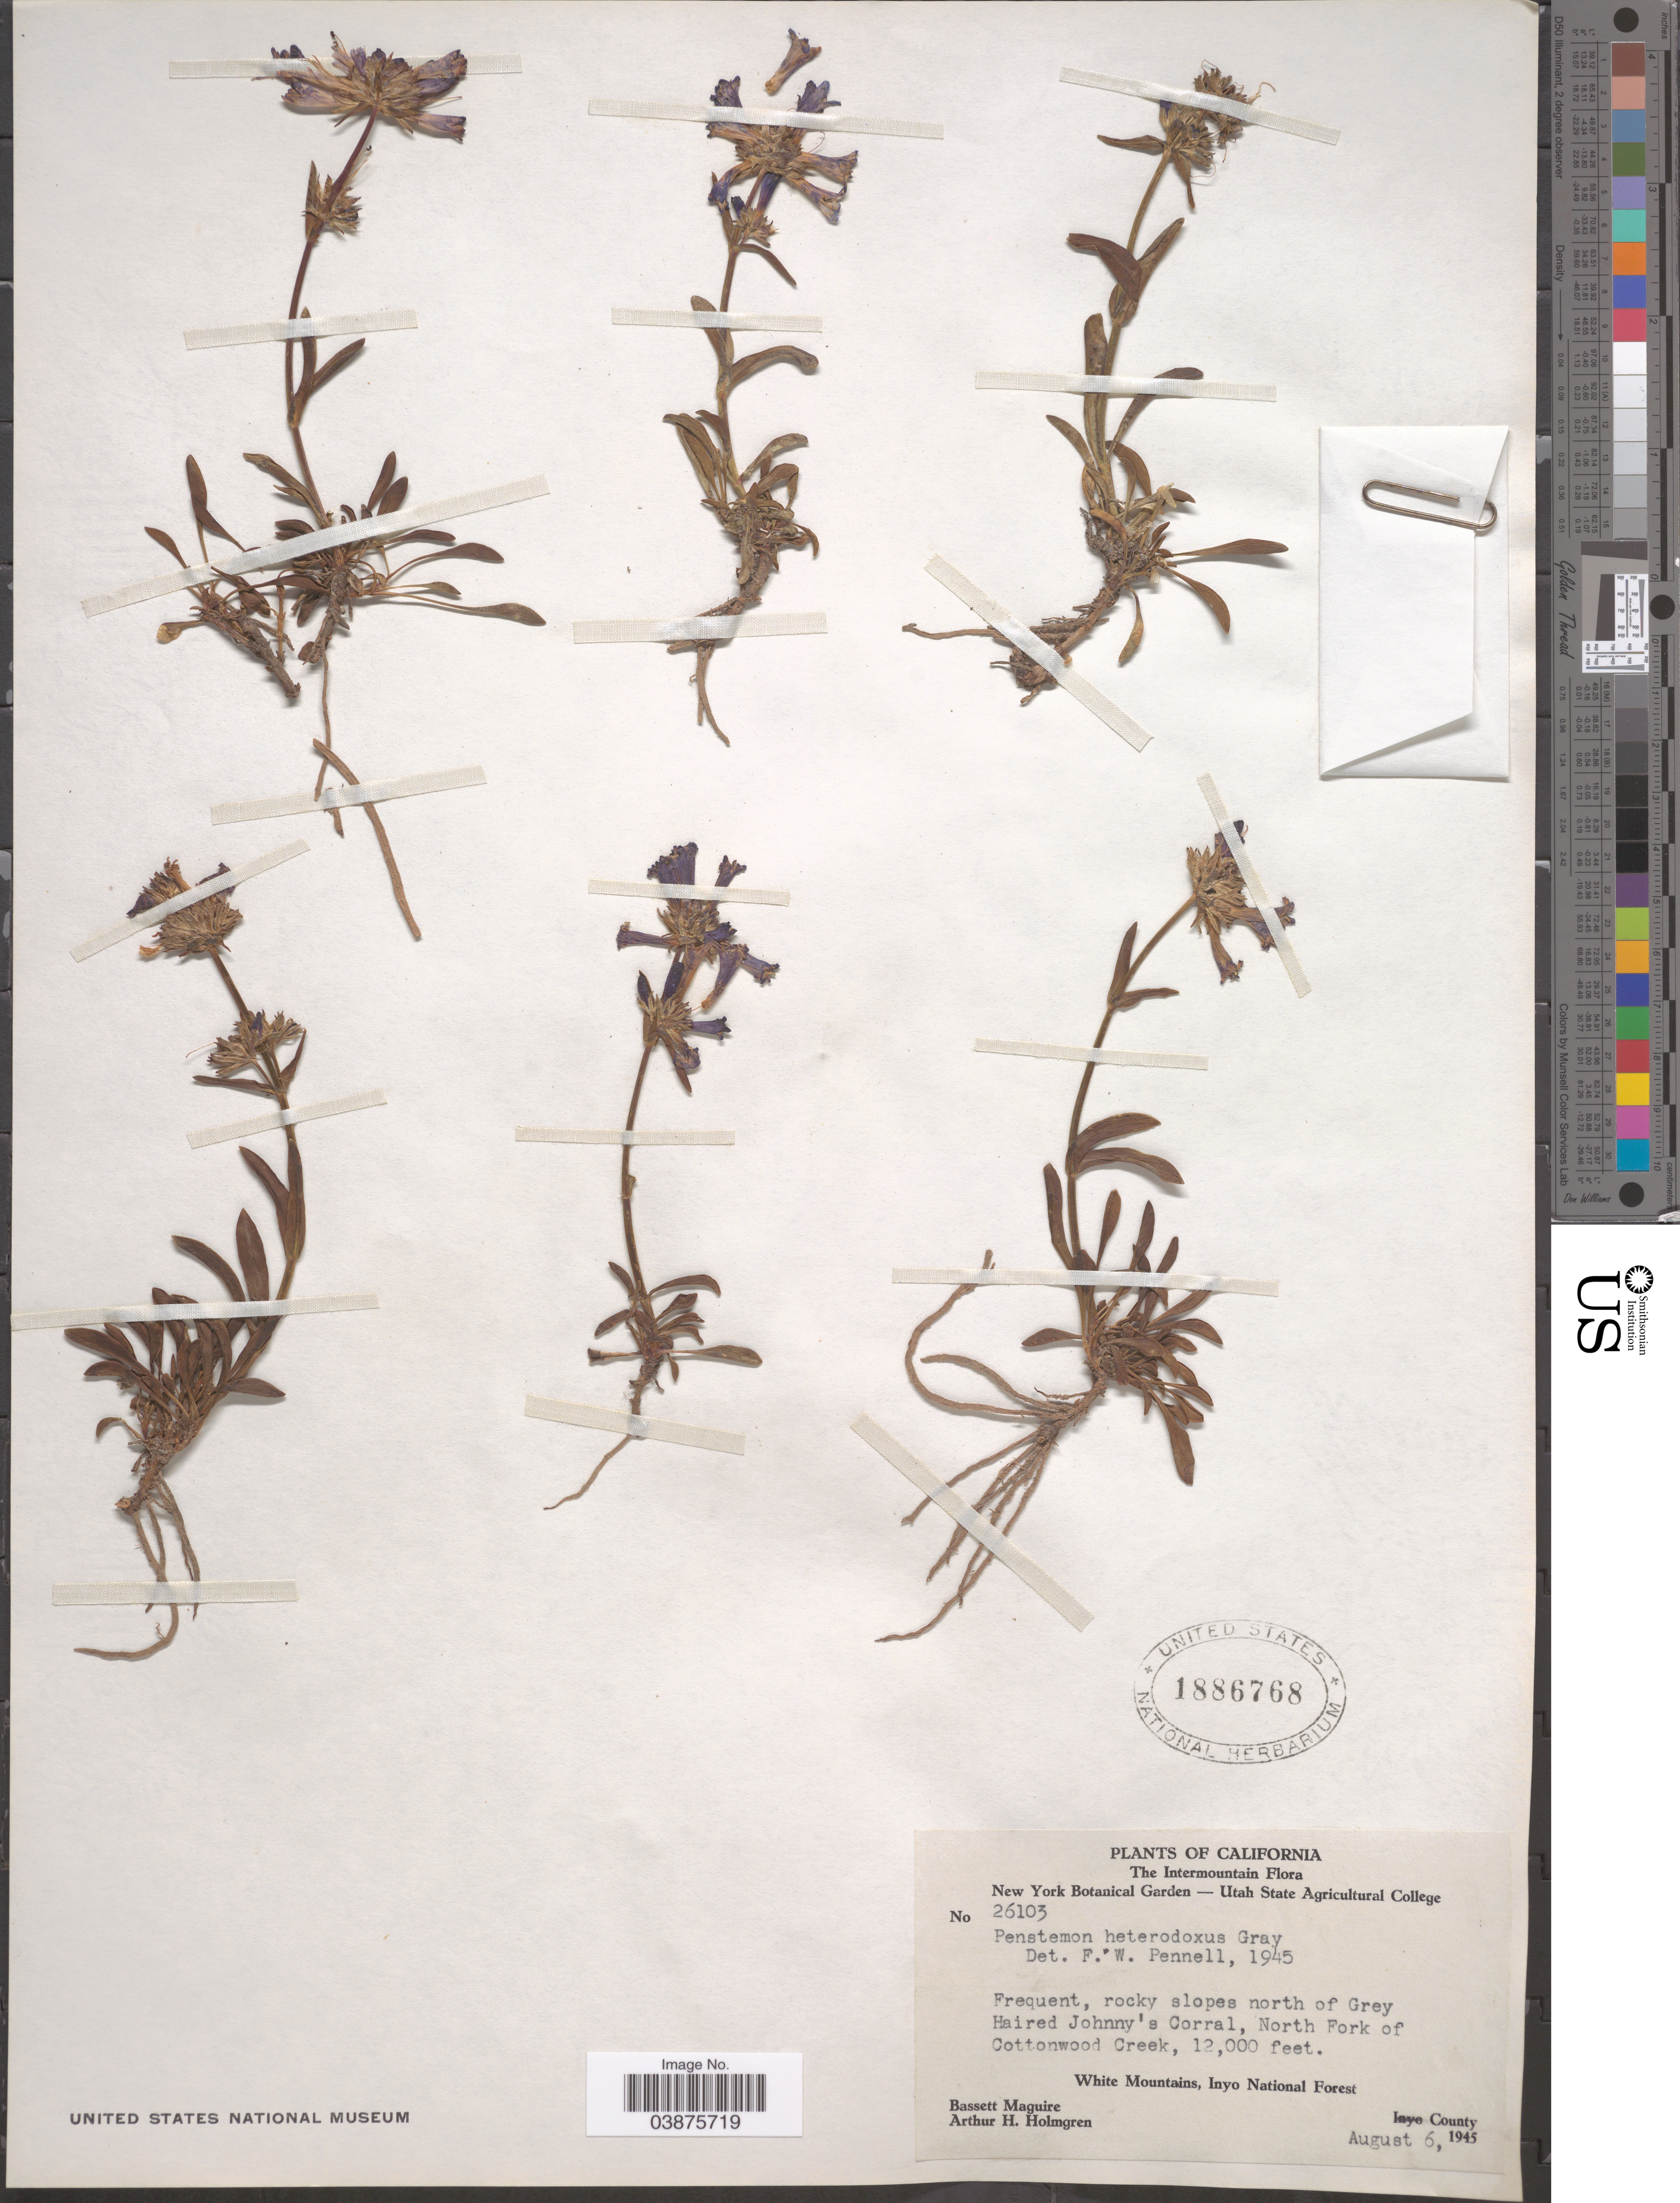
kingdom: Plantae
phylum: Tracheophyta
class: Magnoliopsida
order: Lamiales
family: Plantaginaceae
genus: Penstemon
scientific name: Penstemon heterodoxus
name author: A. Gray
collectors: B. Maguire & A. H. Holmgren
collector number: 26103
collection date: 1945-08-06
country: United States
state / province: California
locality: Intermountains. Rocky slopes north of Grey Haired Johny's Corral, North Fork of Cottonwood Creek. White Mountains, Inyo National Park.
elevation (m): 3658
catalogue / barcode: US 1886768